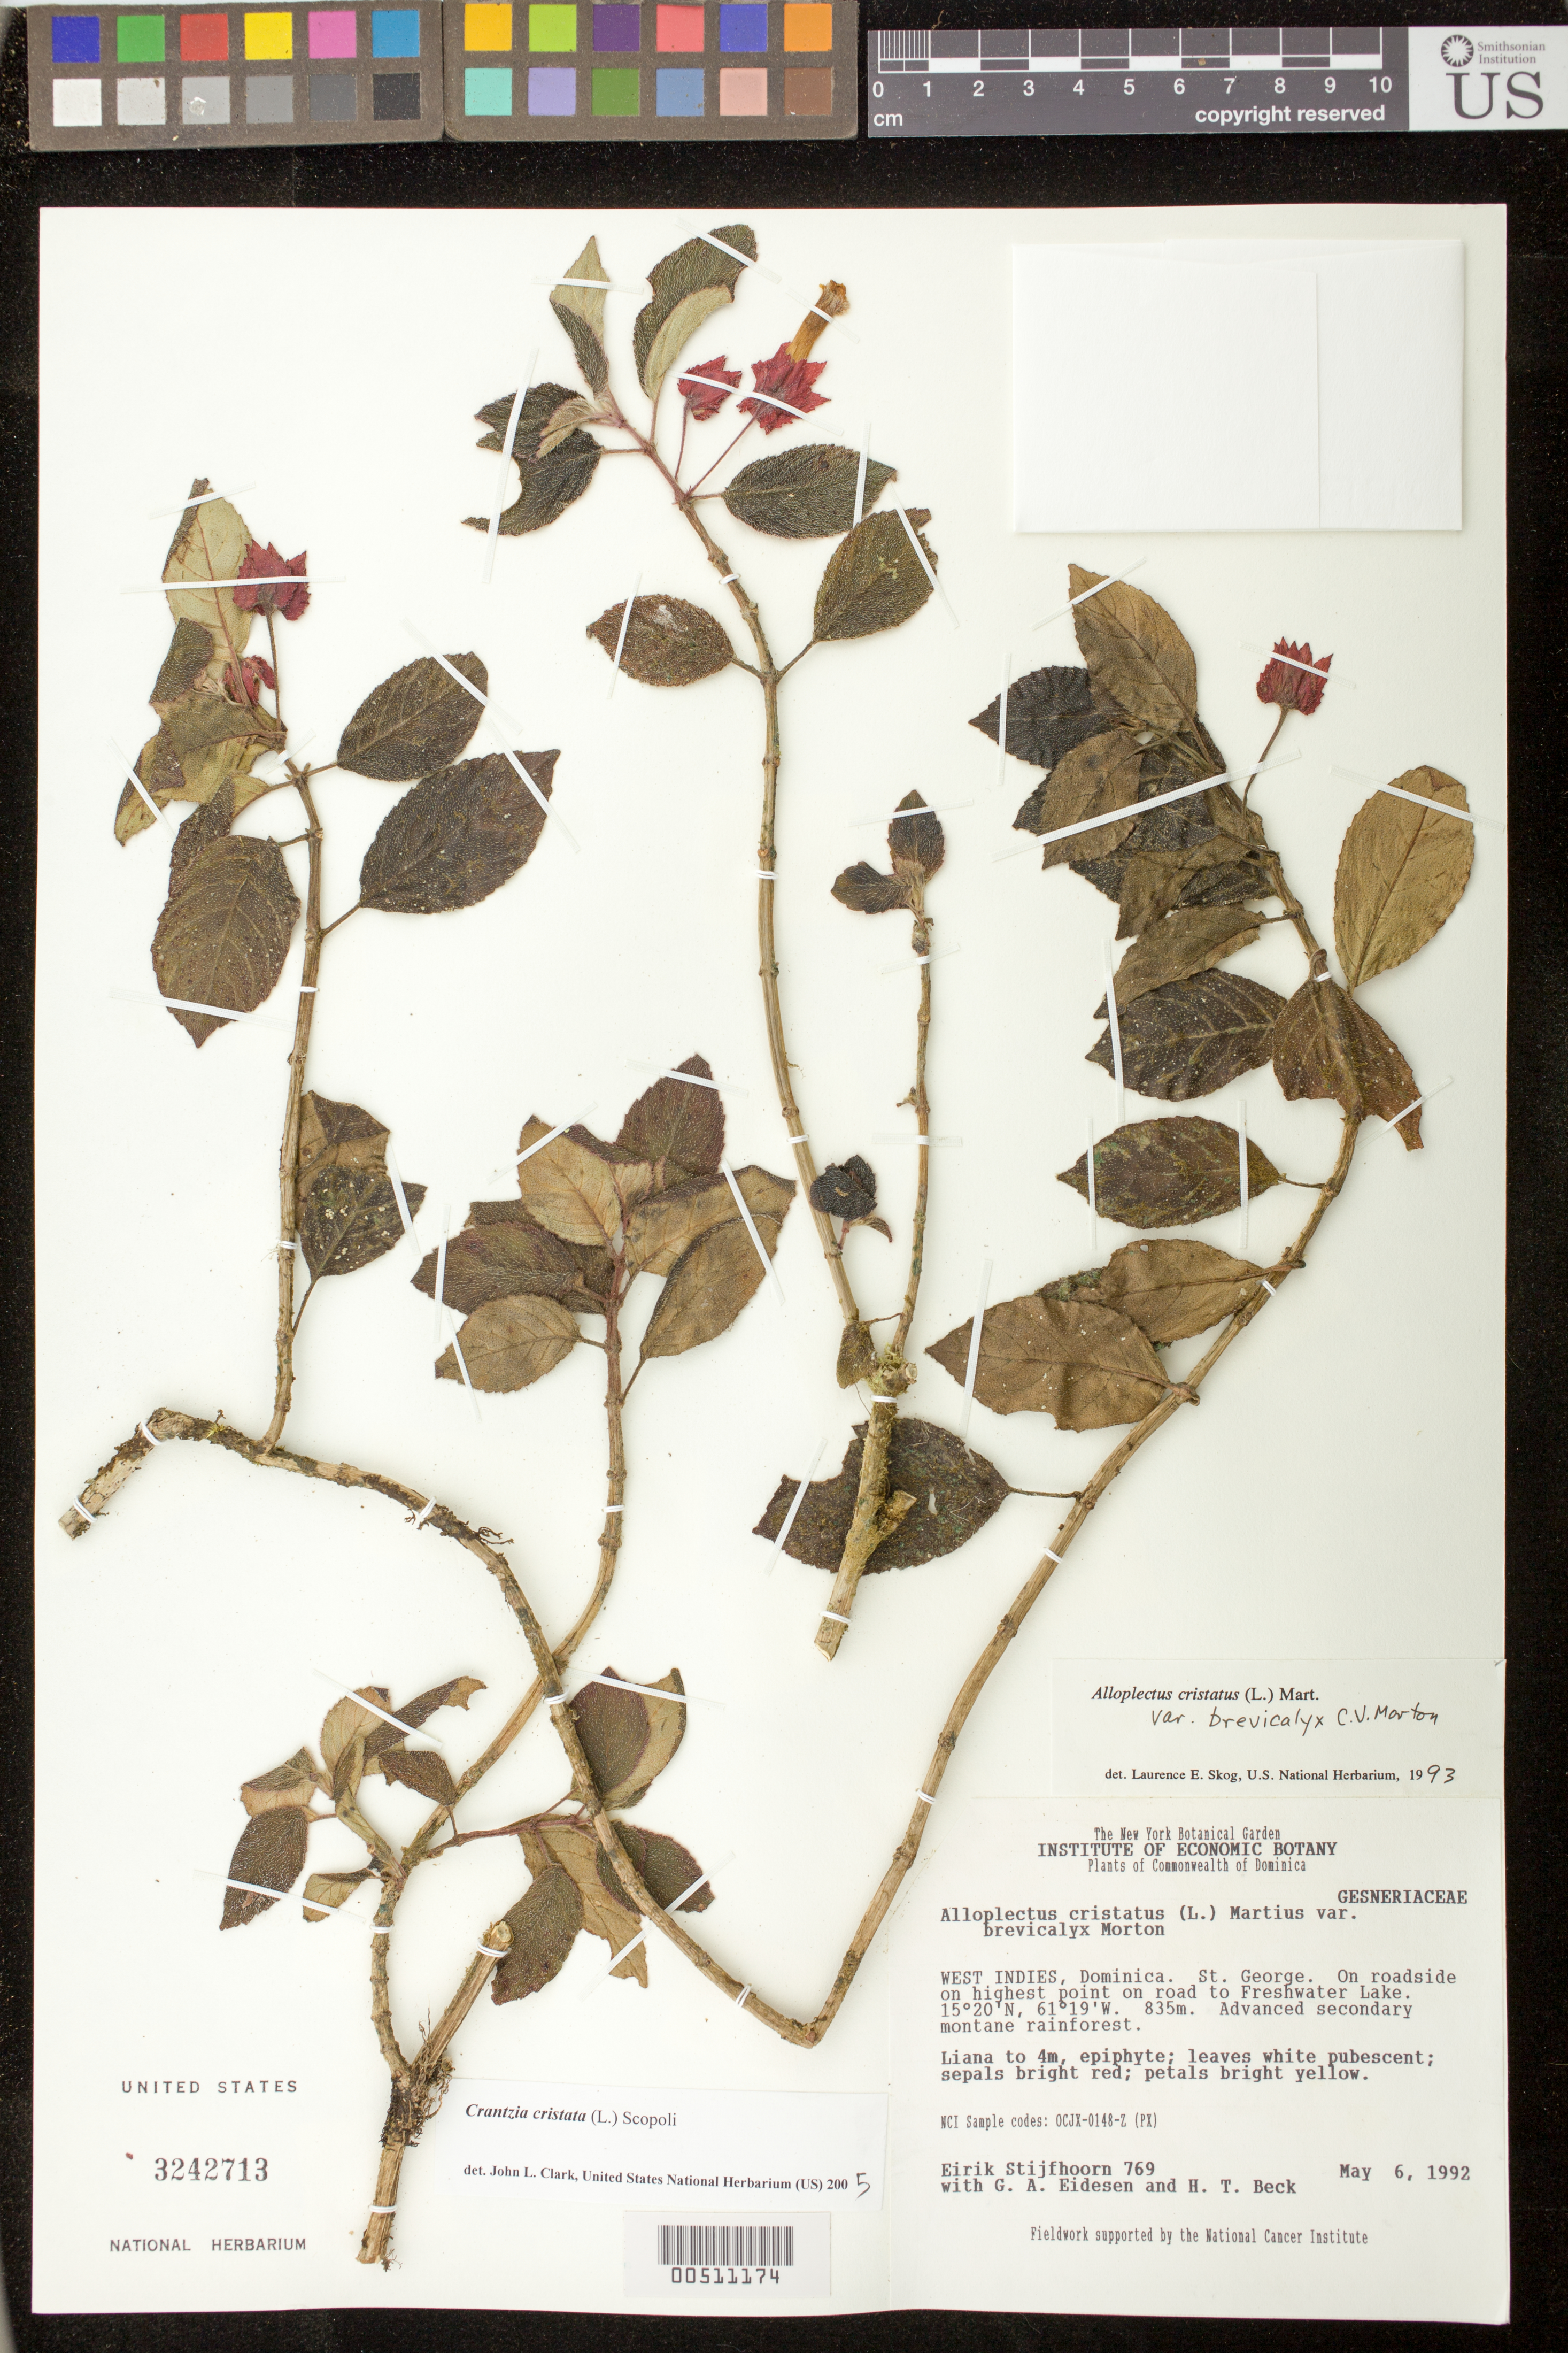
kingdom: Plantae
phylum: Tracheophyta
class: Magnoliopsida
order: Lamiales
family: Gesneriaceae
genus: Crantzia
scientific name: Crantzia cristata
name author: (L.) Scop. ex Fritsch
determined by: Clark, J. L., (SEL), The Marie Selby Botanical Garden (UNITED STATES)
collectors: E. Stijfhoorn, G. Eidesen & H. T. Beck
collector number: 769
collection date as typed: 06 May 1992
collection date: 1992-05-06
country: Dominica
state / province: St. George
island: Dominica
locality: On roadside on highest point on road to Freshwater Lake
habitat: Advanced secondary montane rainforest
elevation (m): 835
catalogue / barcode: US 3242713